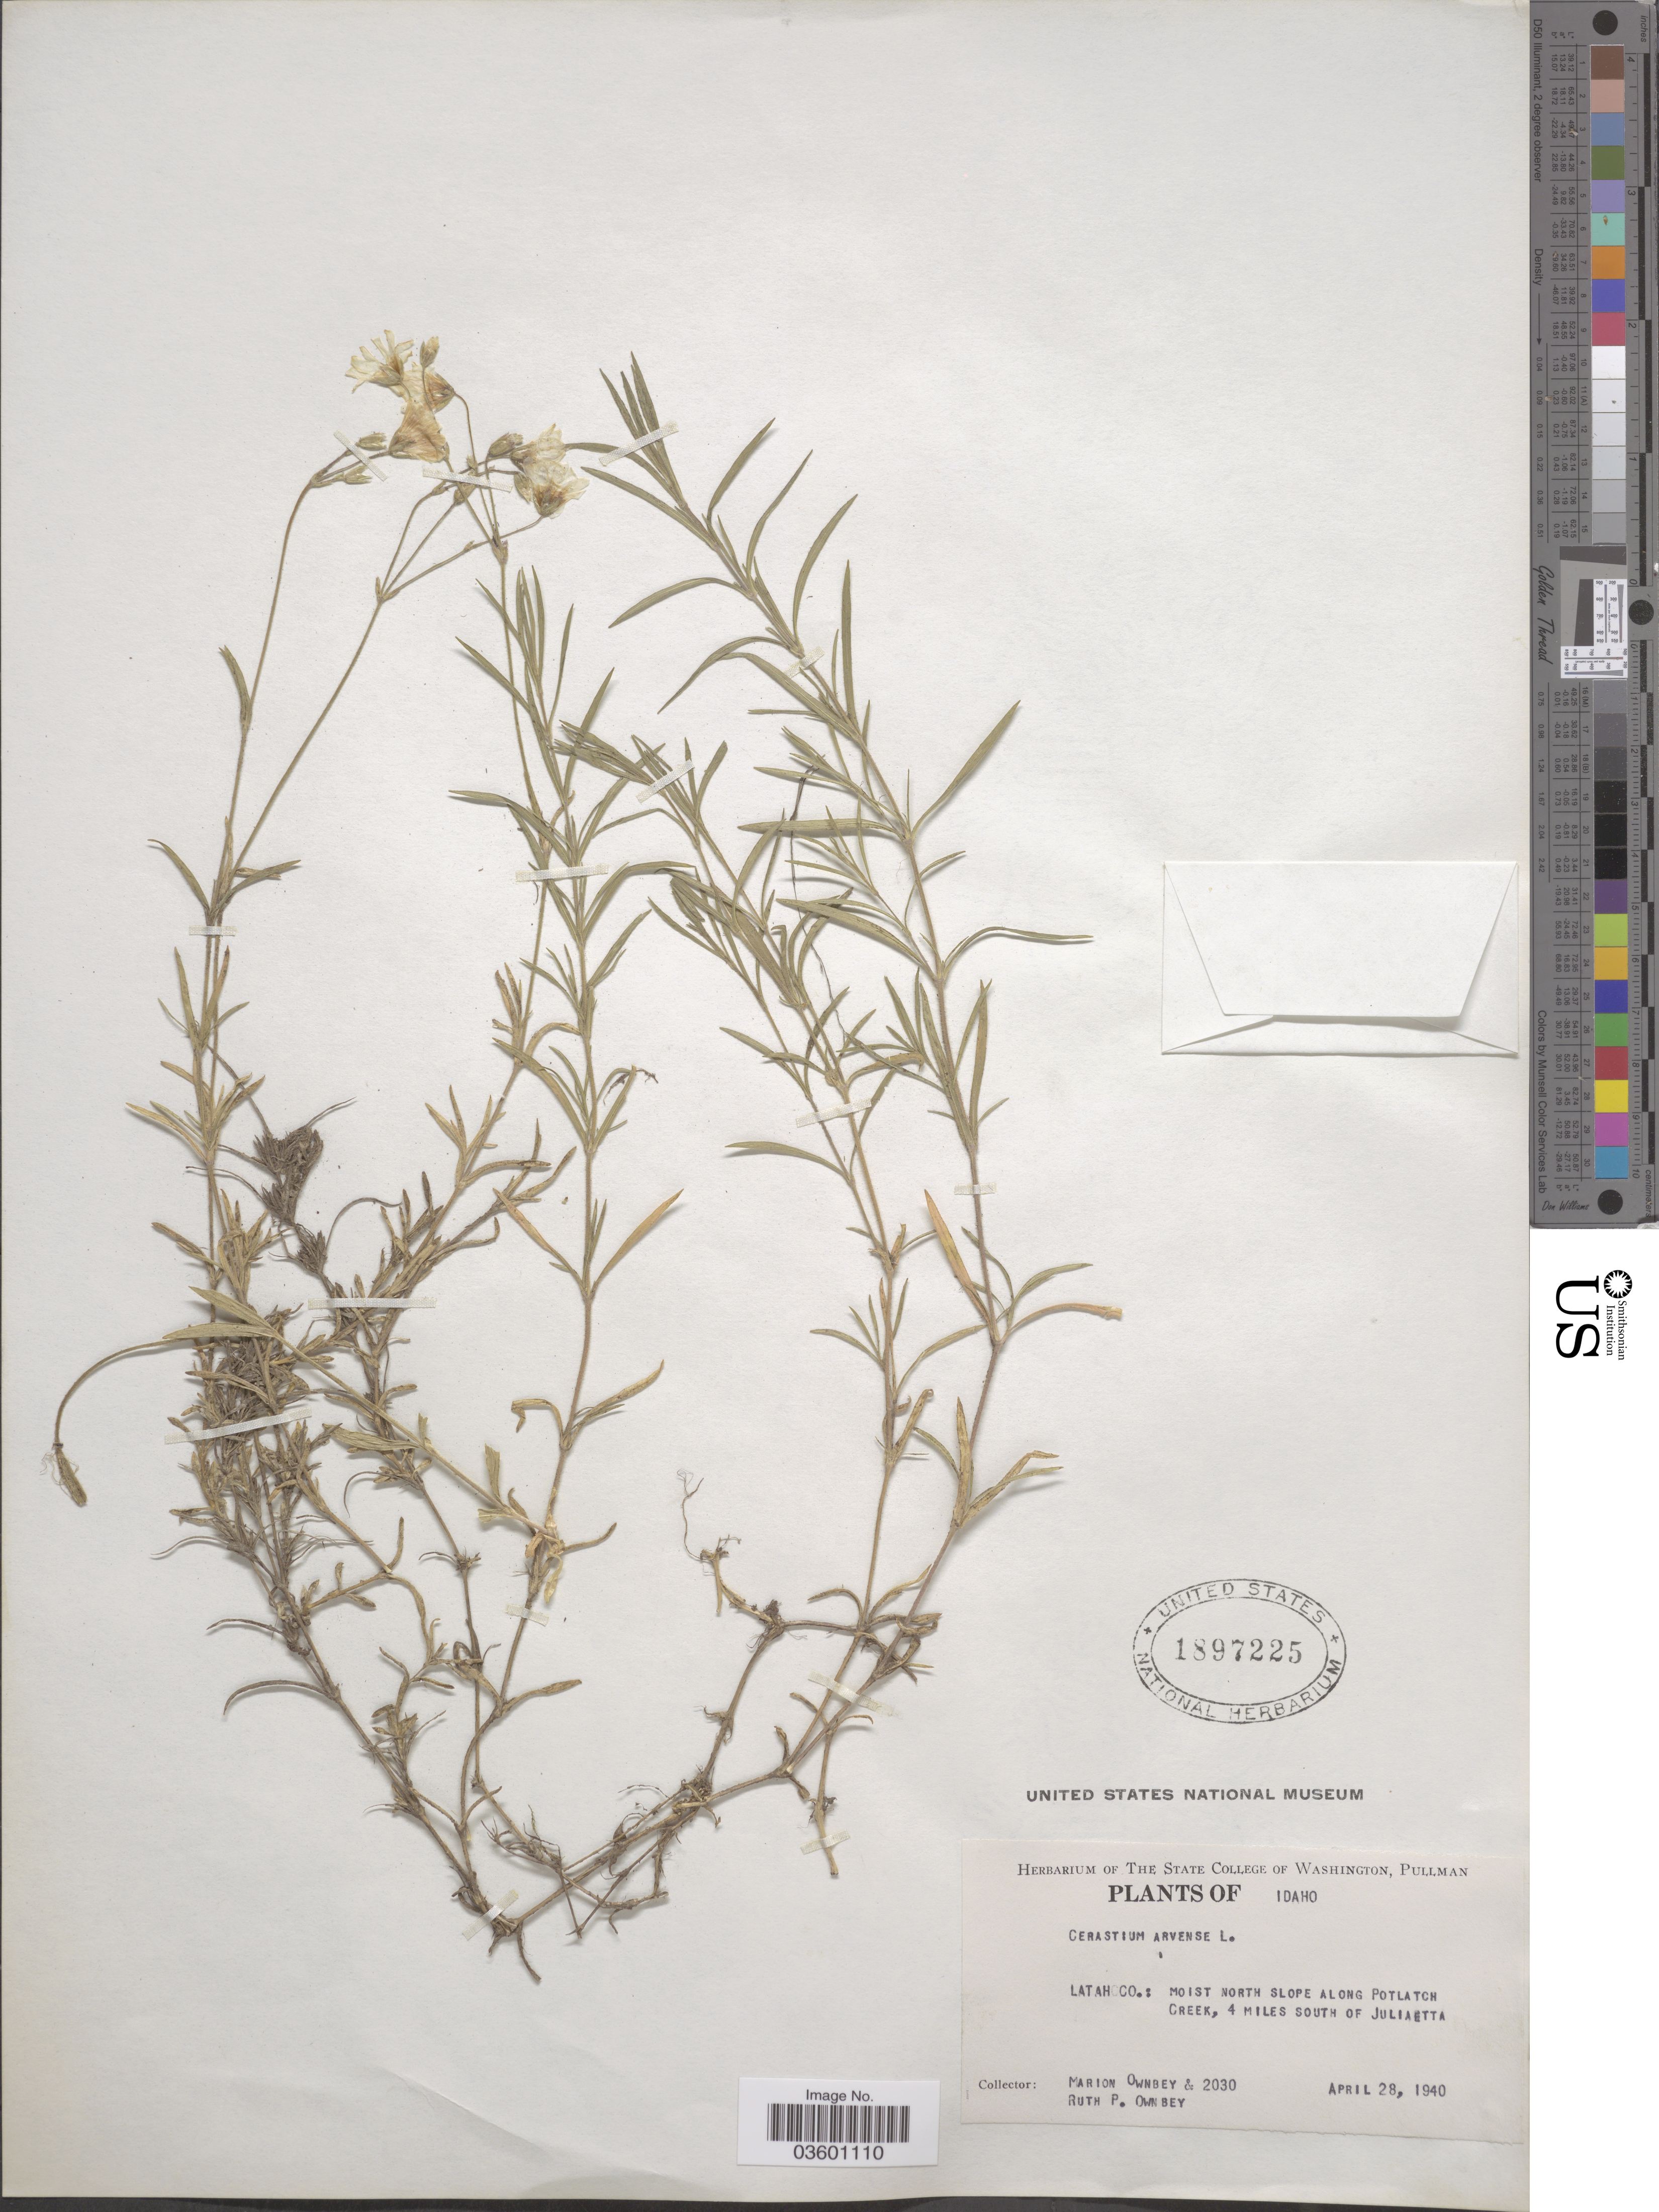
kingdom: Plantae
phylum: Tracheophyta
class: Magnoliopsida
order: Caryophyllales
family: Caryophyllaceae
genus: Cerastium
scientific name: Cerastium arvense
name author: L.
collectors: M. Ownbey & R. Ownbey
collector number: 2030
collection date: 1940-04-28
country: United States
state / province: Idaho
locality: Latah Co.: moist north slope along Potlatch Creek, 4 miles south of Juliaetta.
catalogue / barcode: US 1897225